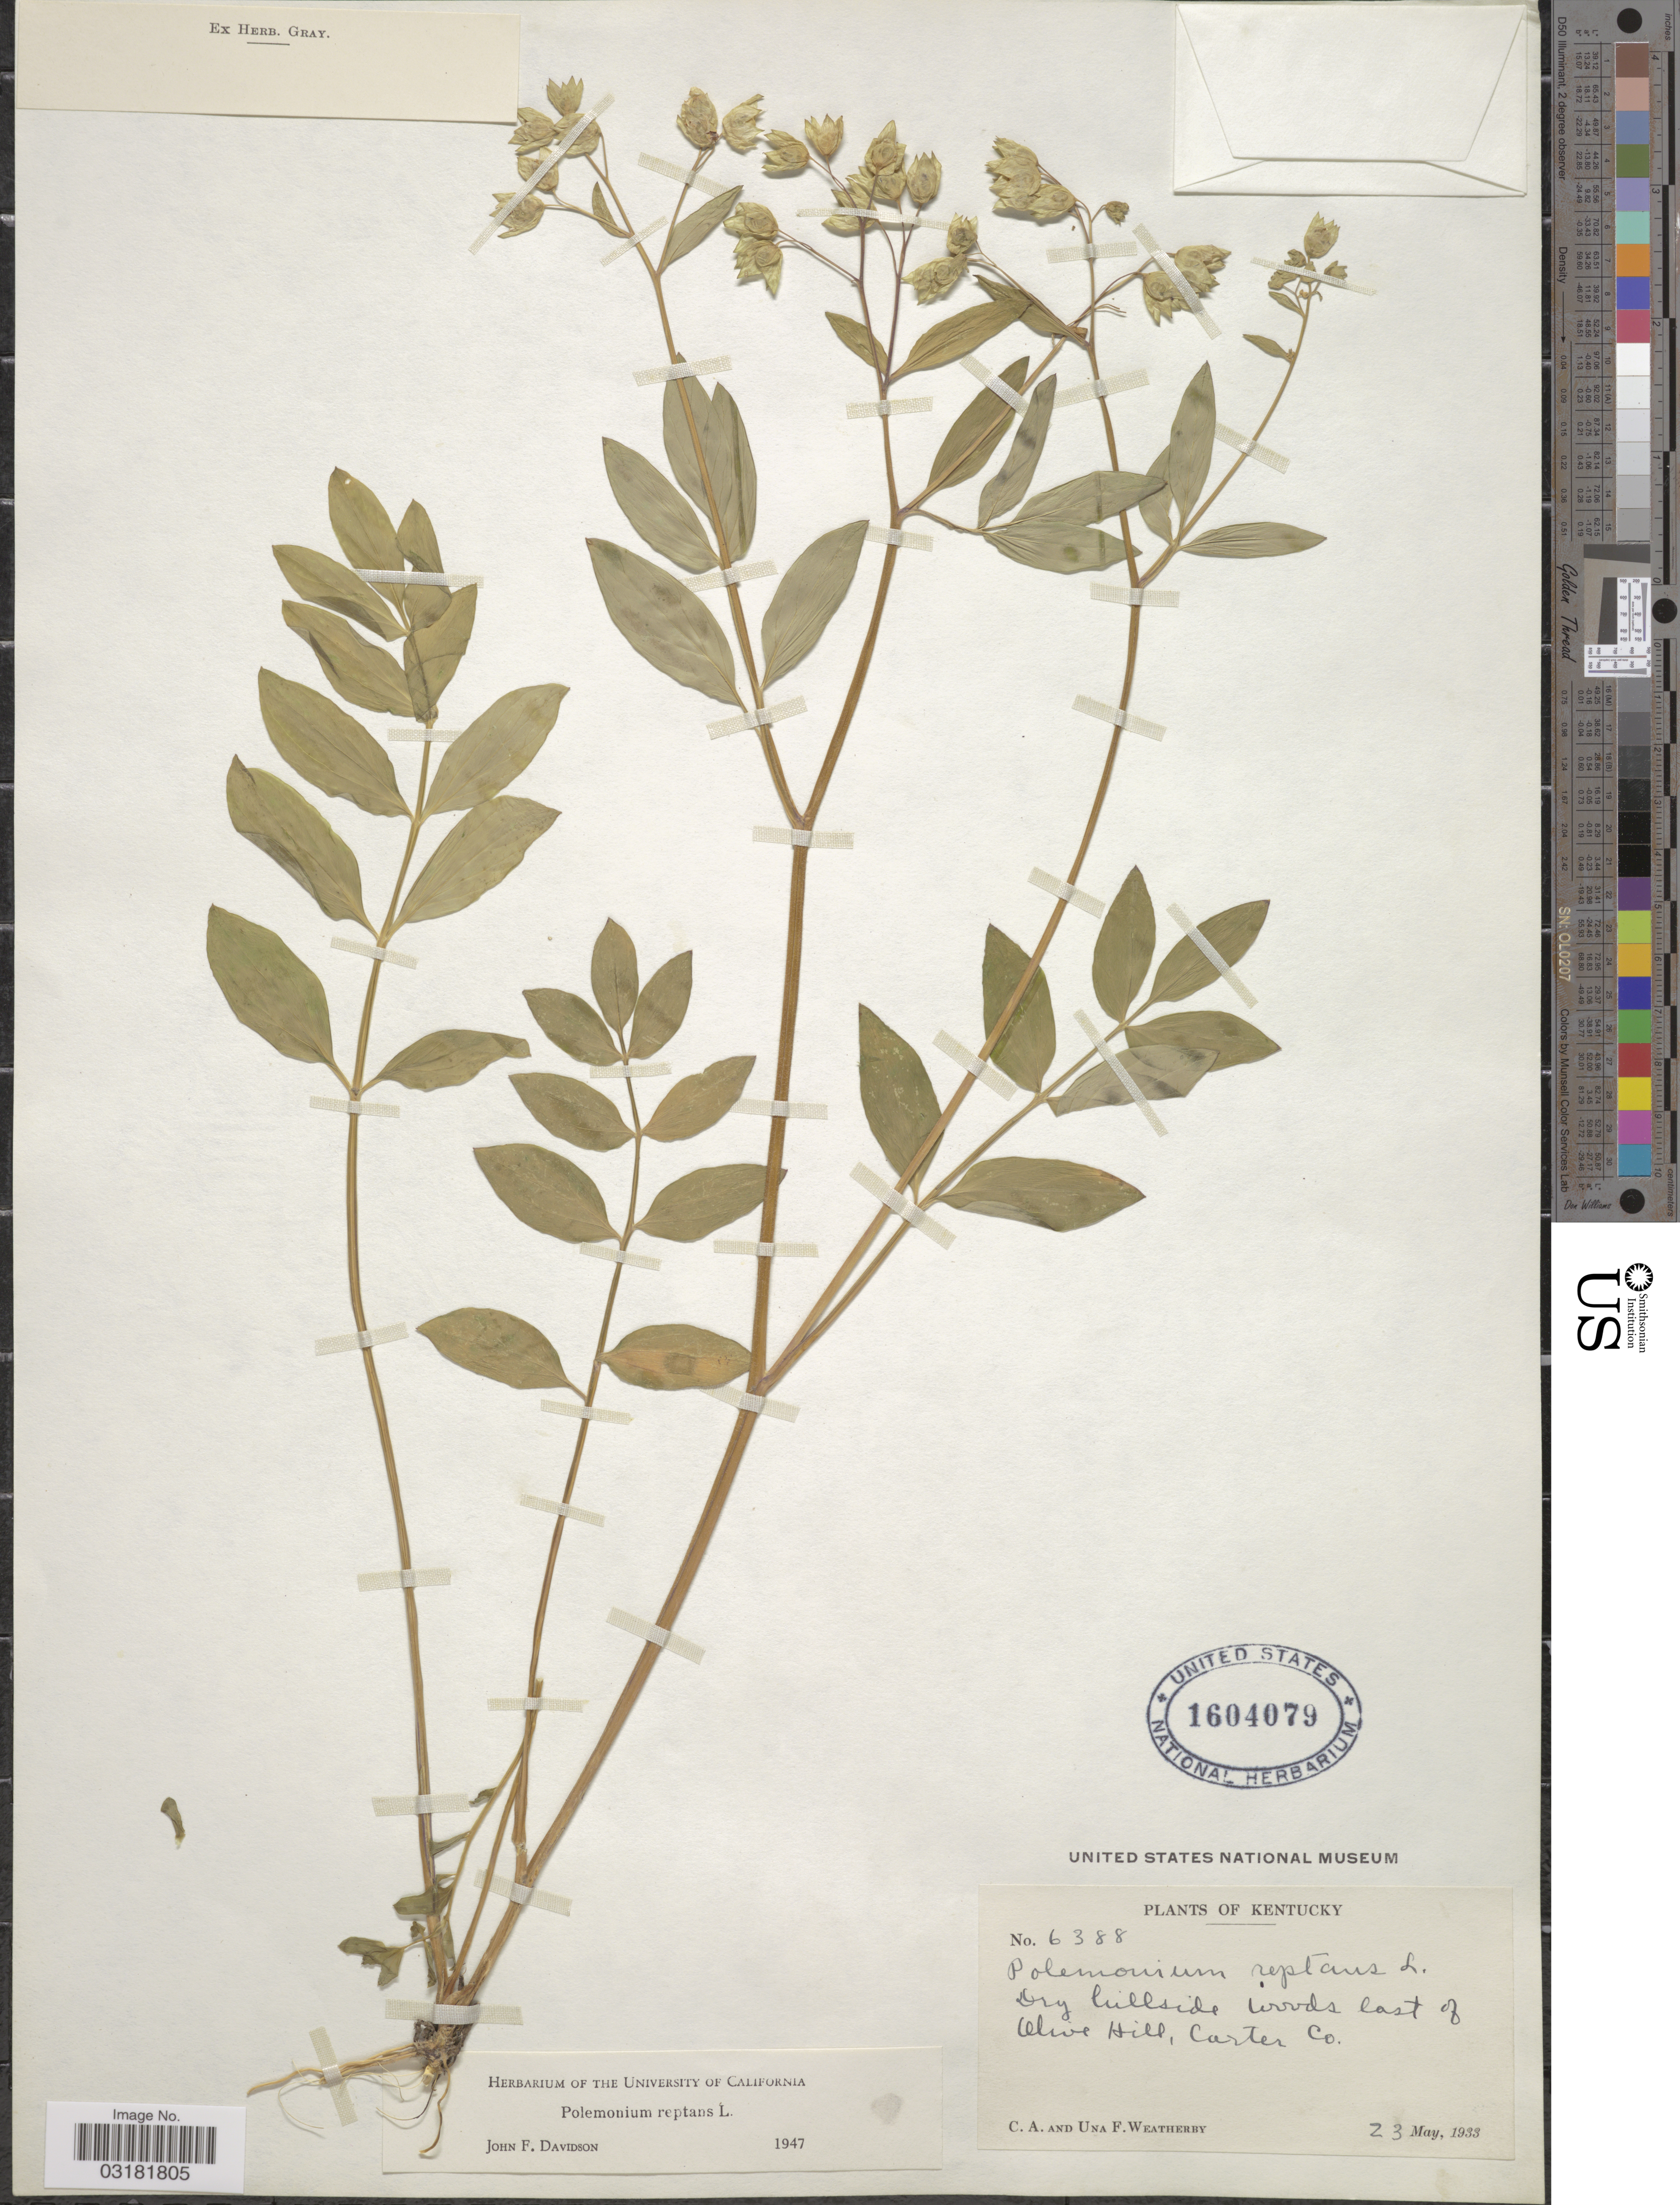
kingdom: Plantae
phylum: Tracheophyta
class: Magnoliopsida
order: Ericales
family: Polemoniaceae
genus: Polemonium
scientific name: Polemonium reptans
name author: L.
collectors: C. A. Weatherby & U. Weatherby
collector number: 6388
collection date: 1933-05-23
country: United States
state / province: Kentucky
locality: East of Olive Hill, Carter Co.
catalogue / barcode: US 1604079